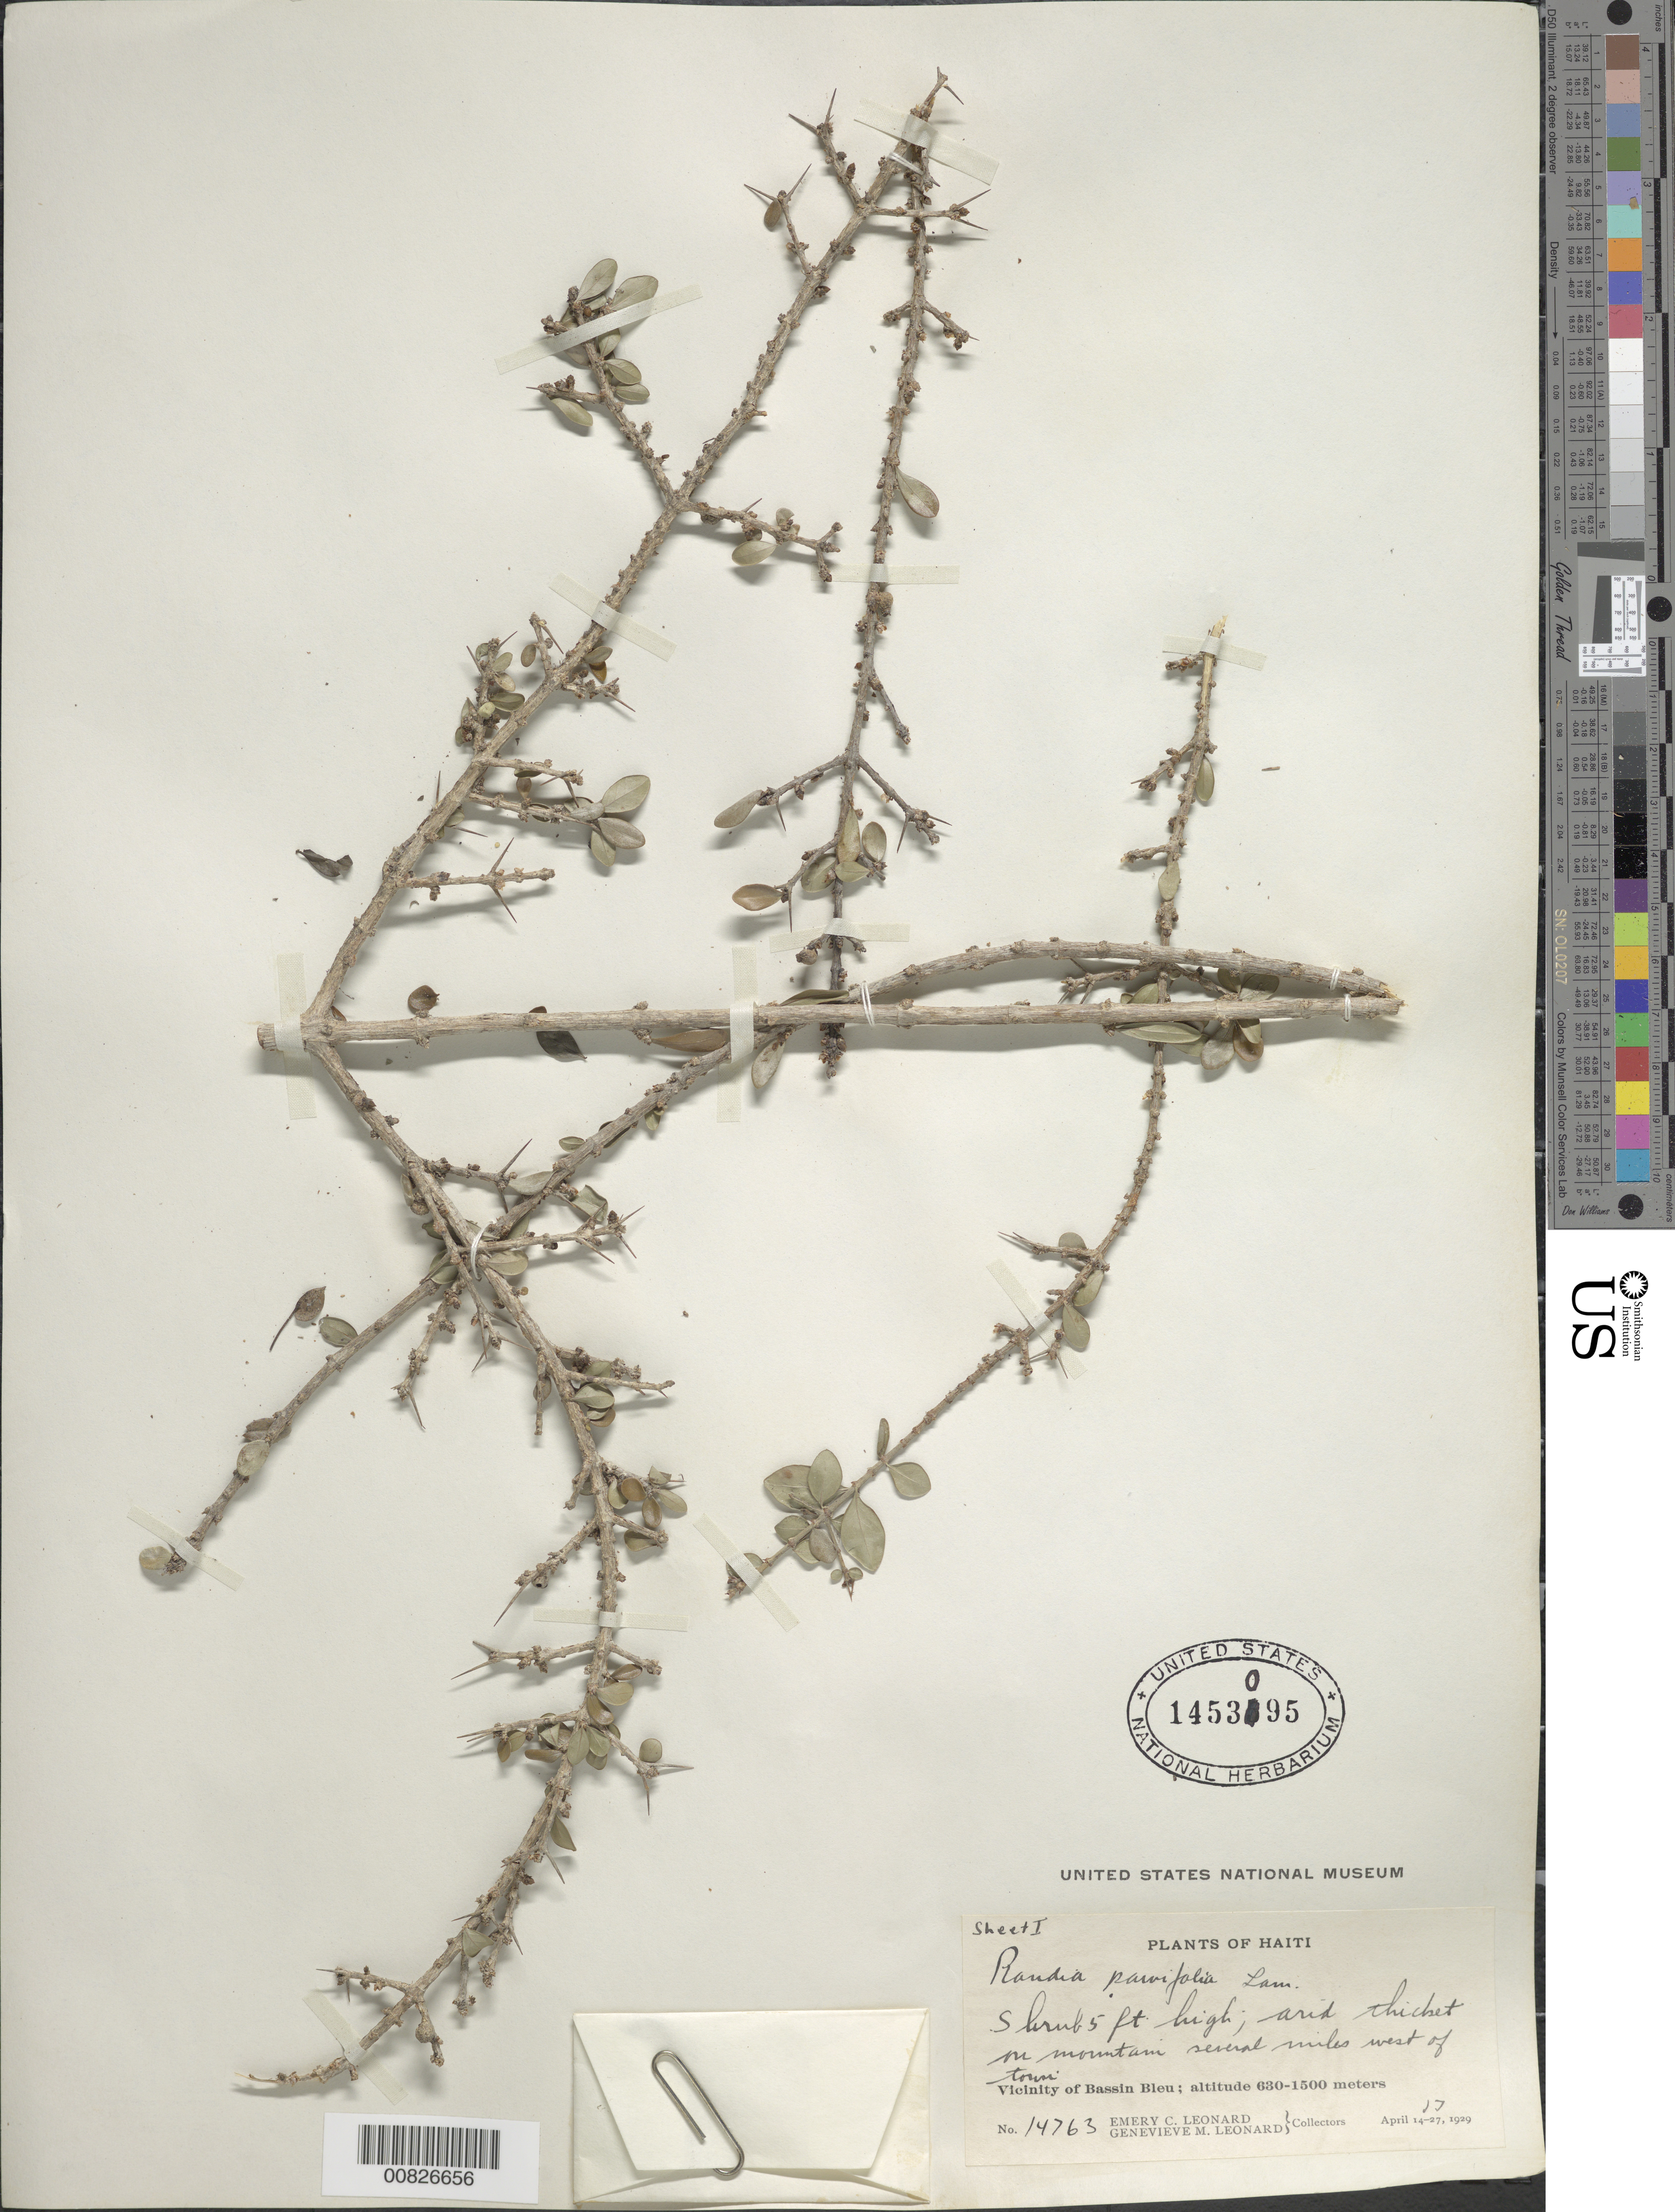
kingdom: Plantae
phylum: Tracheophyta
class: Magnoliopsida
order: Gentianales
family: Rubiaceae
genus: Randia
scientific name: Randia parvifolia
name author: Lam.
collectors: E. C. Leonard & G. M. Leonard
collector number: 14763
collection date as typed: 17 Apr 1929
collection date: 1929-04-17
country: Haiti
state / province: Nord-Ouest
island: Hispaniola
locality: Vicinity of Bassin Bleu, several miles W of town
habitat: Arid thicket on mountain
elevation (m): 630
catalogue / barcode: US 1453095